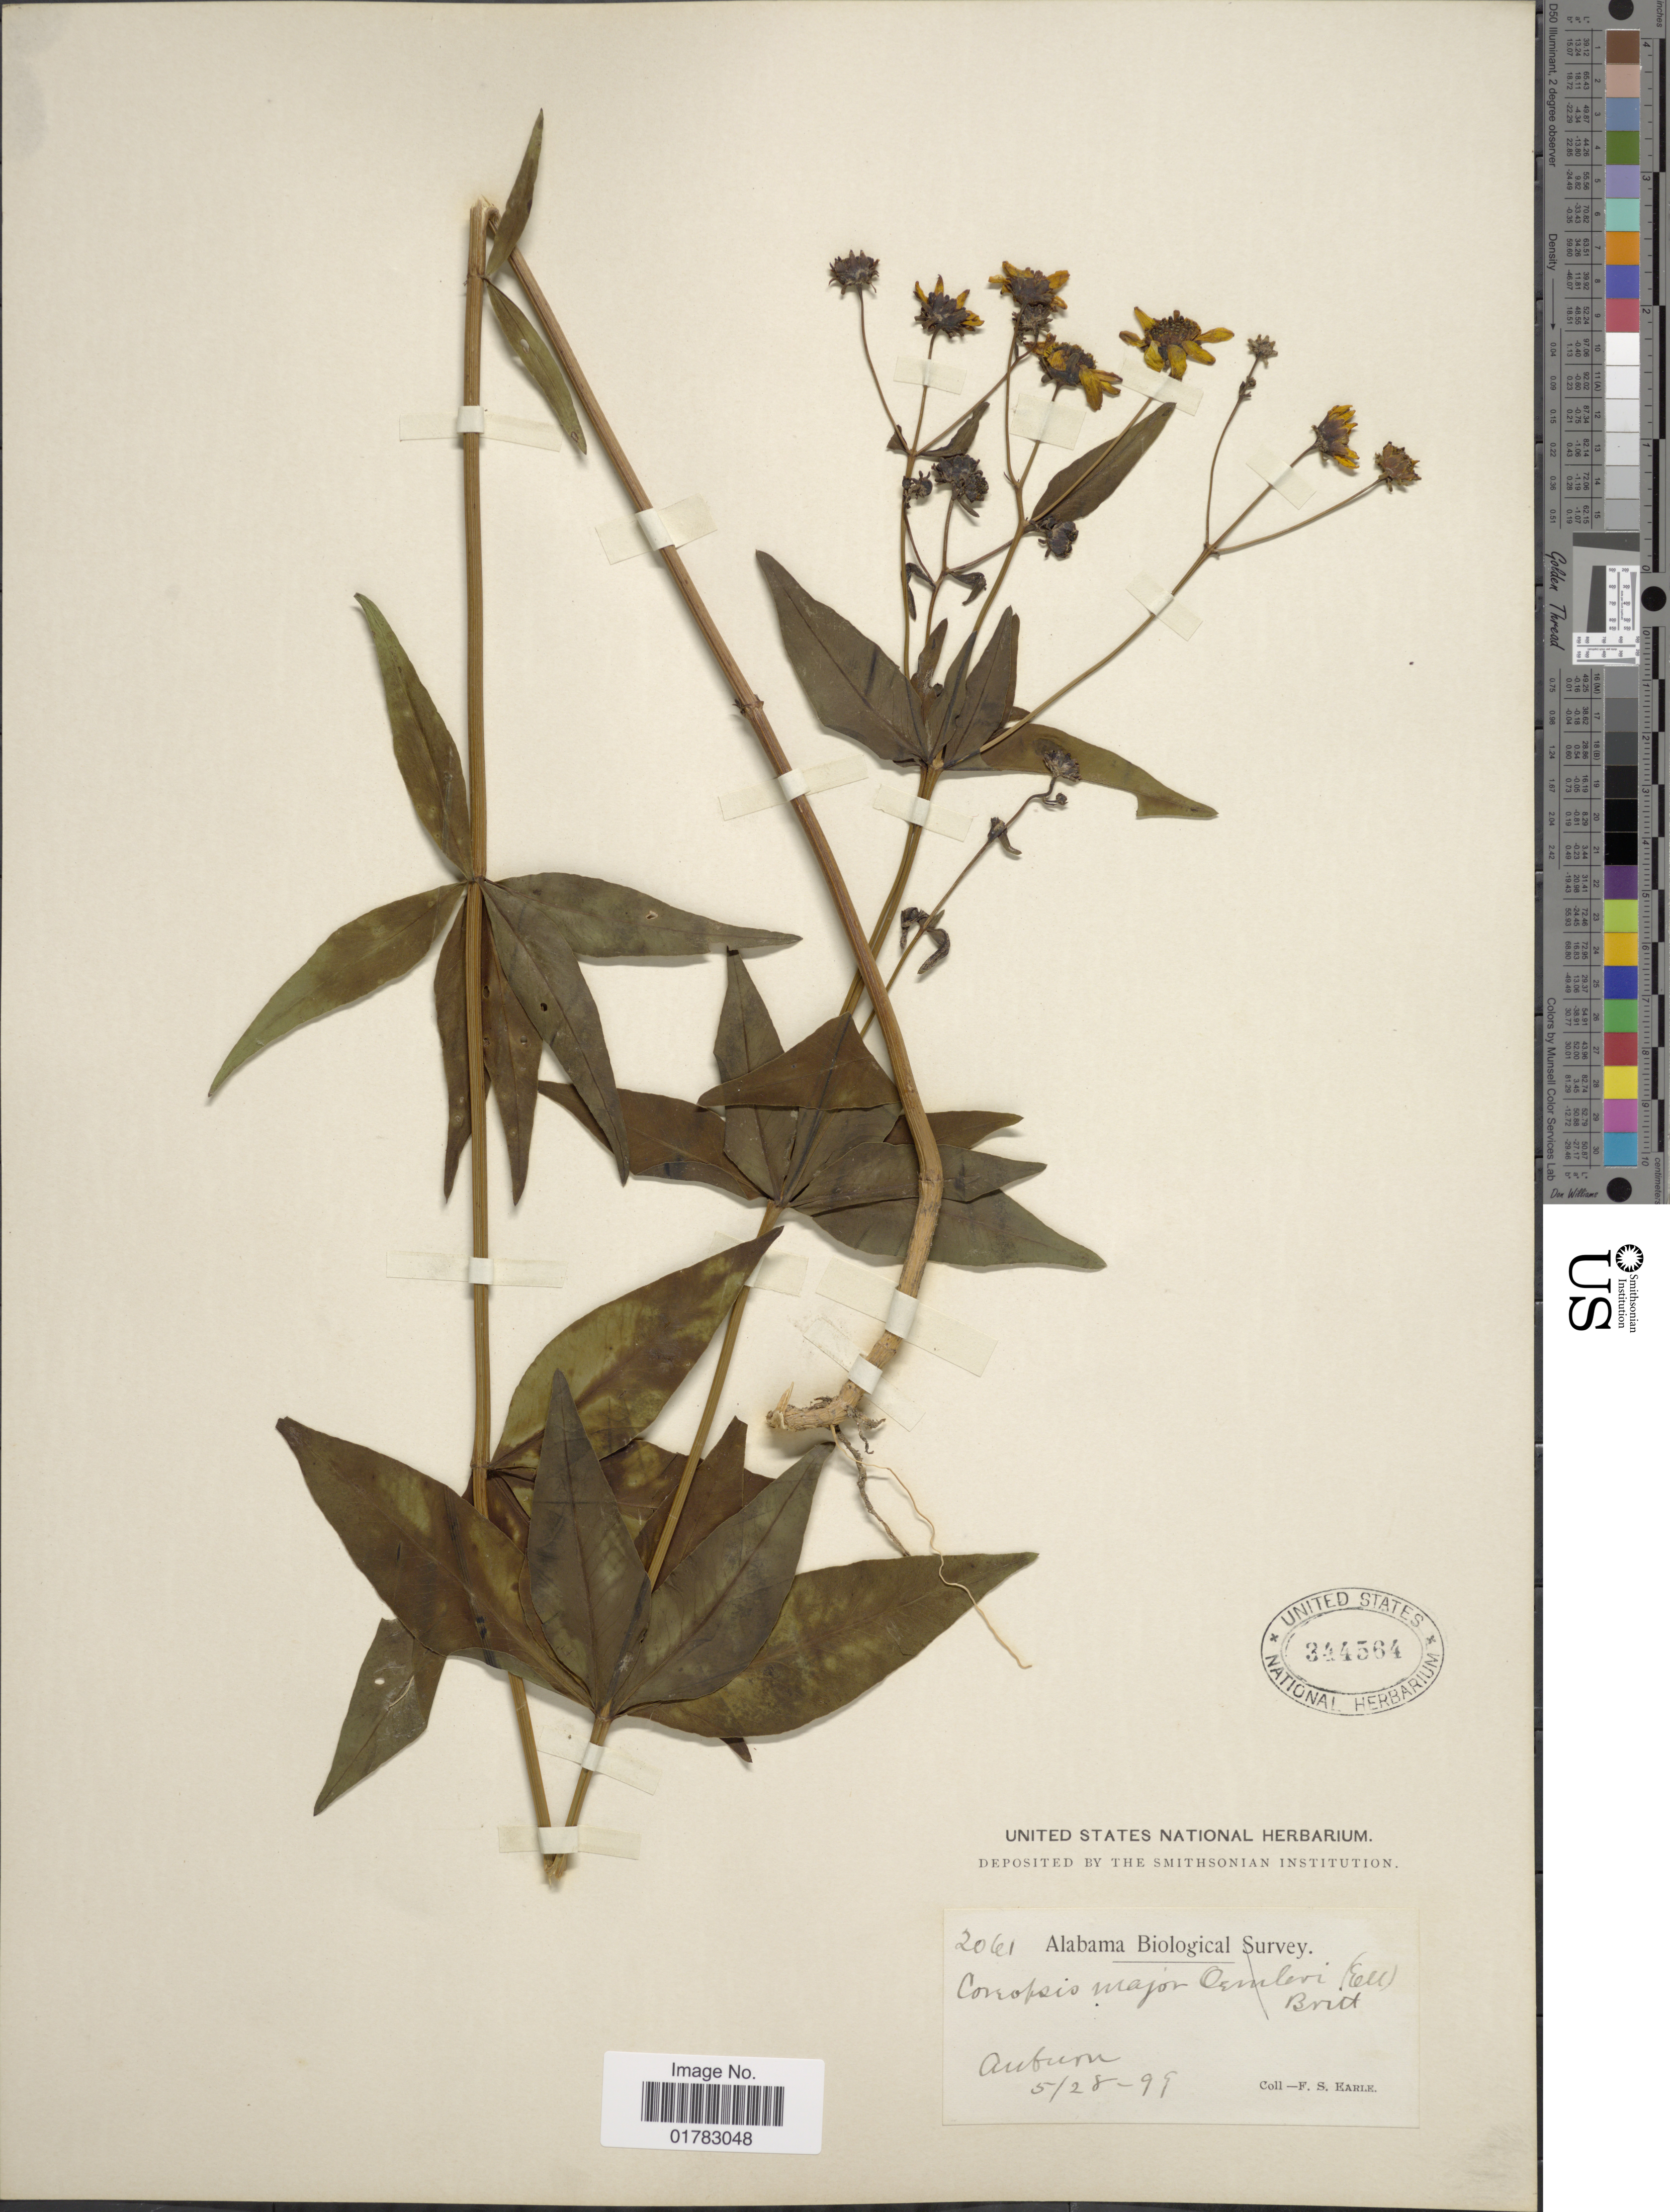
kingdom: Plantae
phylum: Tracheophyta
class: Magnoliopsida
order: Asterales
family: Asteraceae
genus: Coreopsis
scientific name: Coreopsis major var. stellata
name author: (Nutt.) Torr. & A. Gray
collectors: F. S. Earle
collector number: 2061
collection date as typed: Transcribed d/m/y: 28/5/99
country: United States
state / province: Alabama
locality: Auburn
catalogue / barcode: US 344564